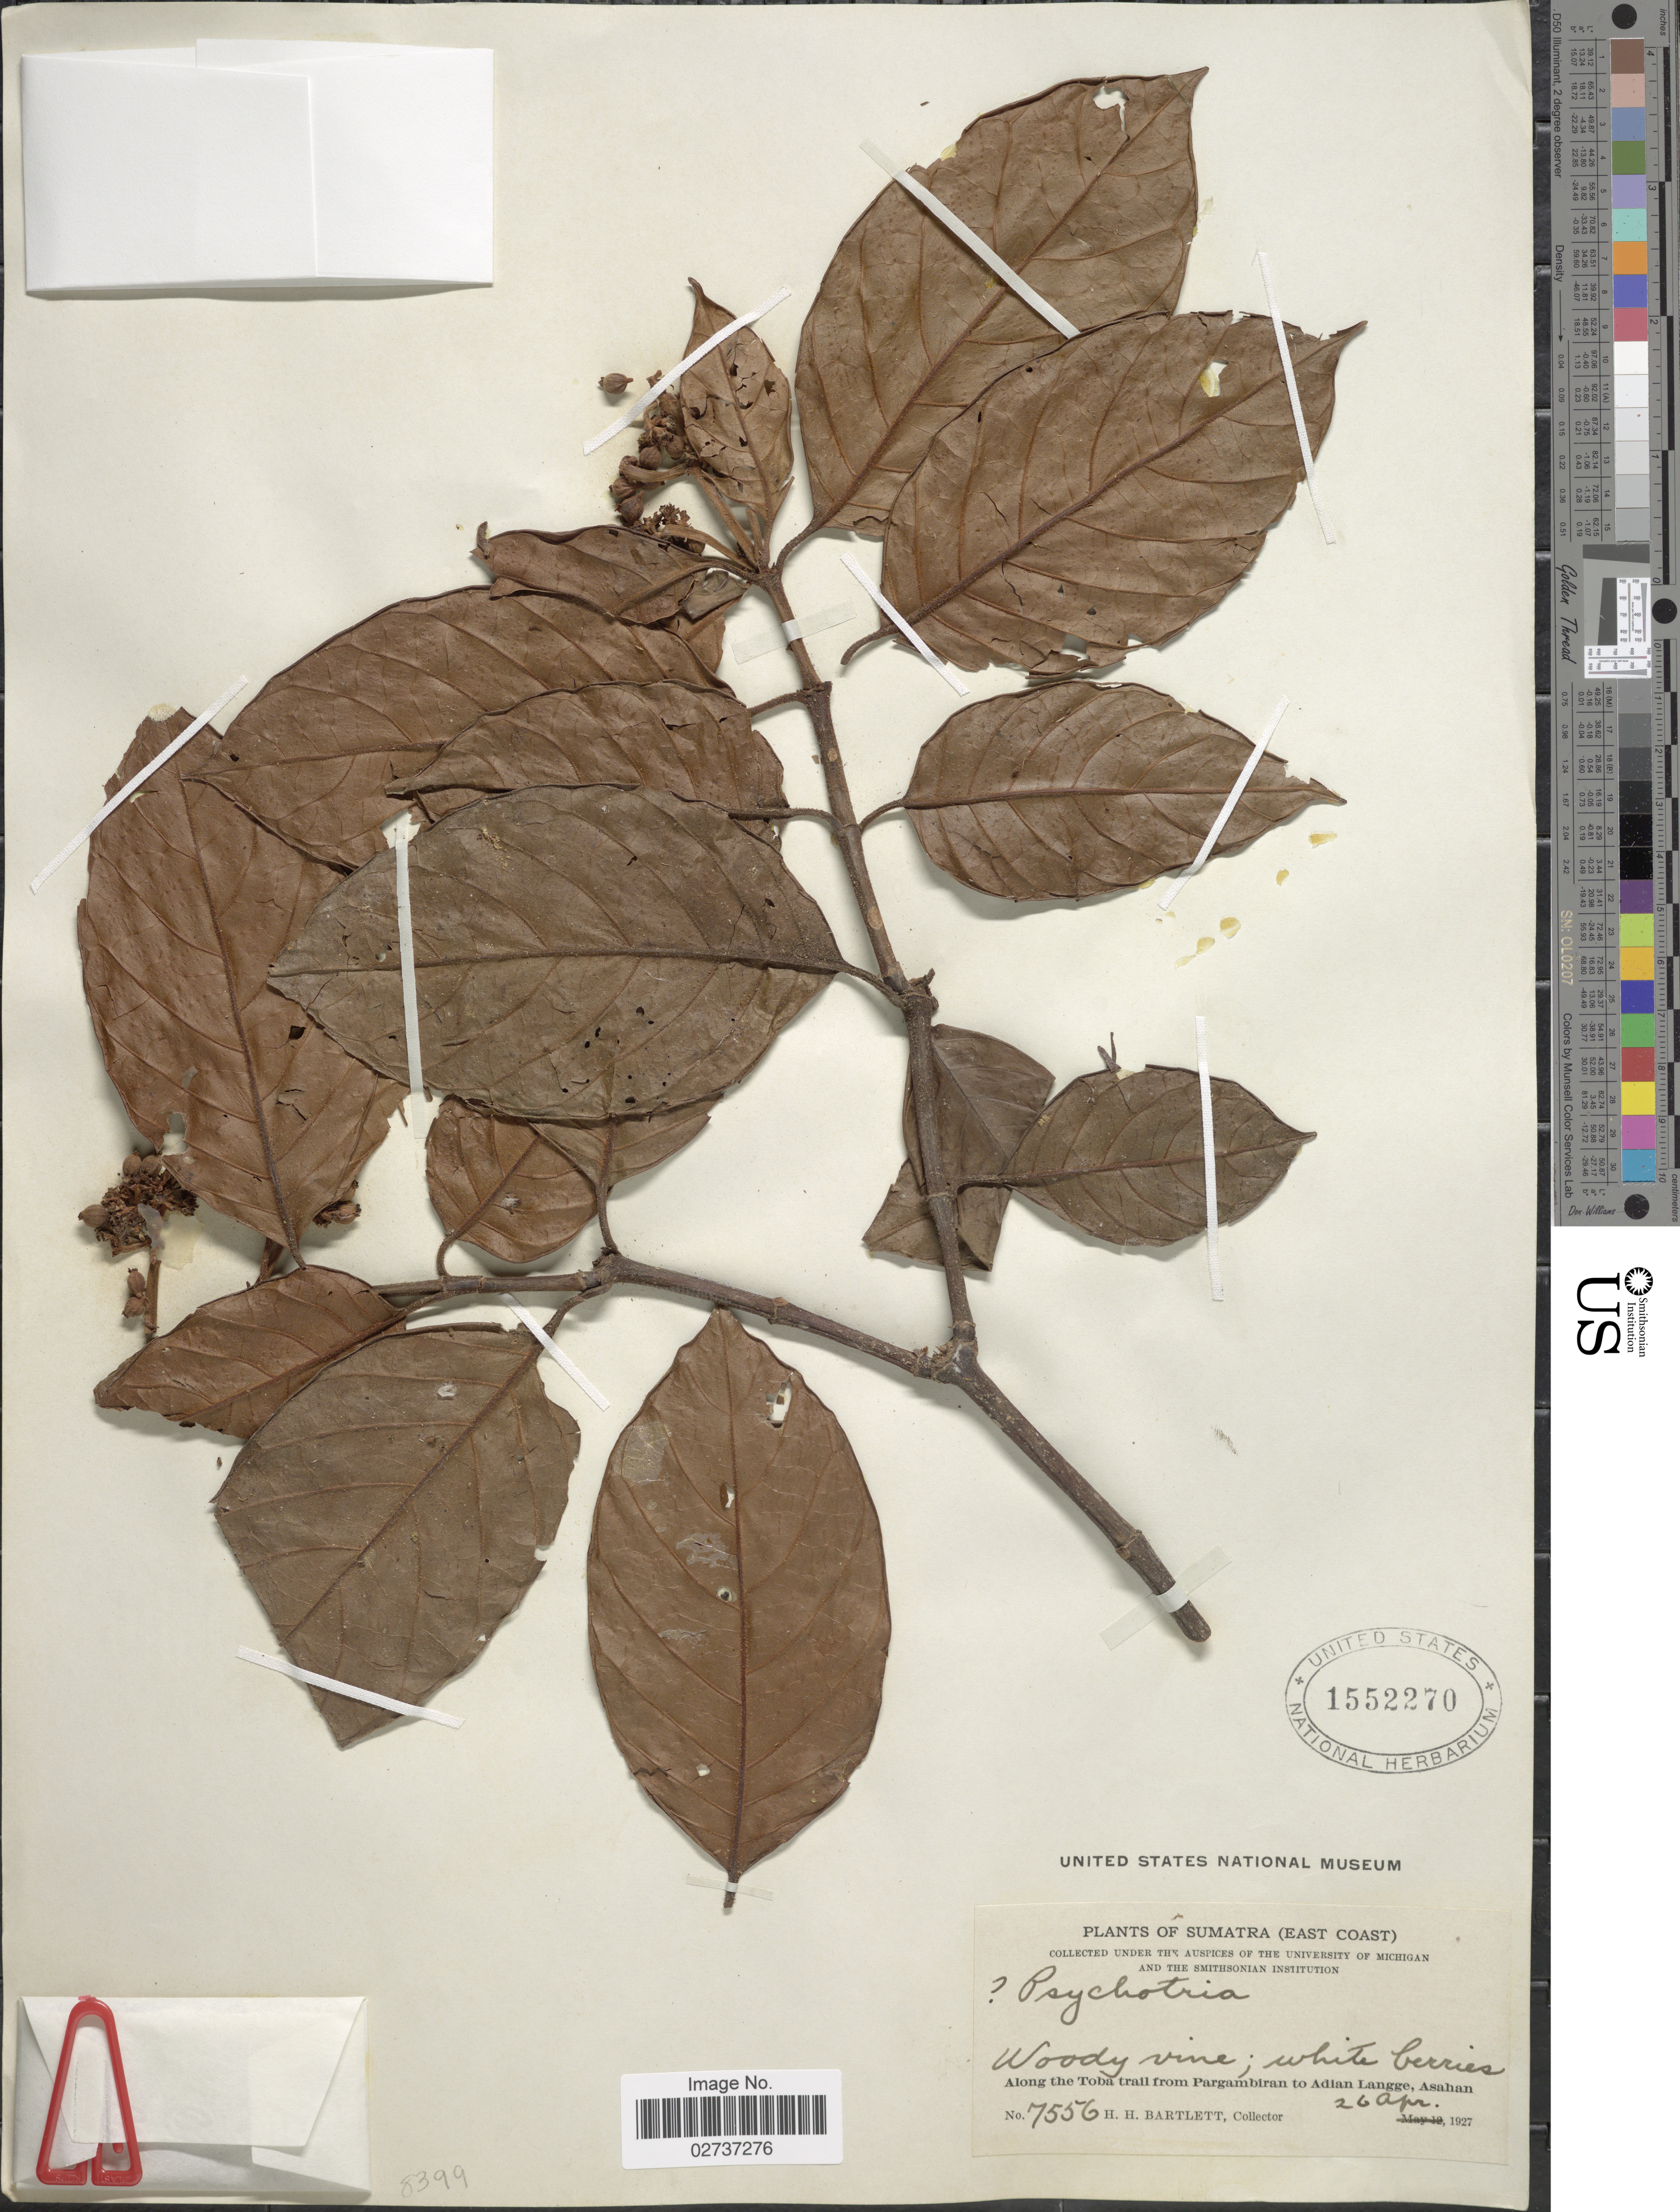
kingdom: Plantae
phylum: Tracheophyta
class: Magnoliopsida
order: Gentianales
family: Rubiaceae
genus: Psychotria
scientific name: Psychotria sp.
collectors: H. H. Bartlett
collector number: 7556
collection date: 1927-04-26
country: Indonesia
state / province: Sumatra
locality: East Coast. Along the Toba trail from Pargambiran to Adian Langge, Asahan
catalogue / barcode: US 1552270